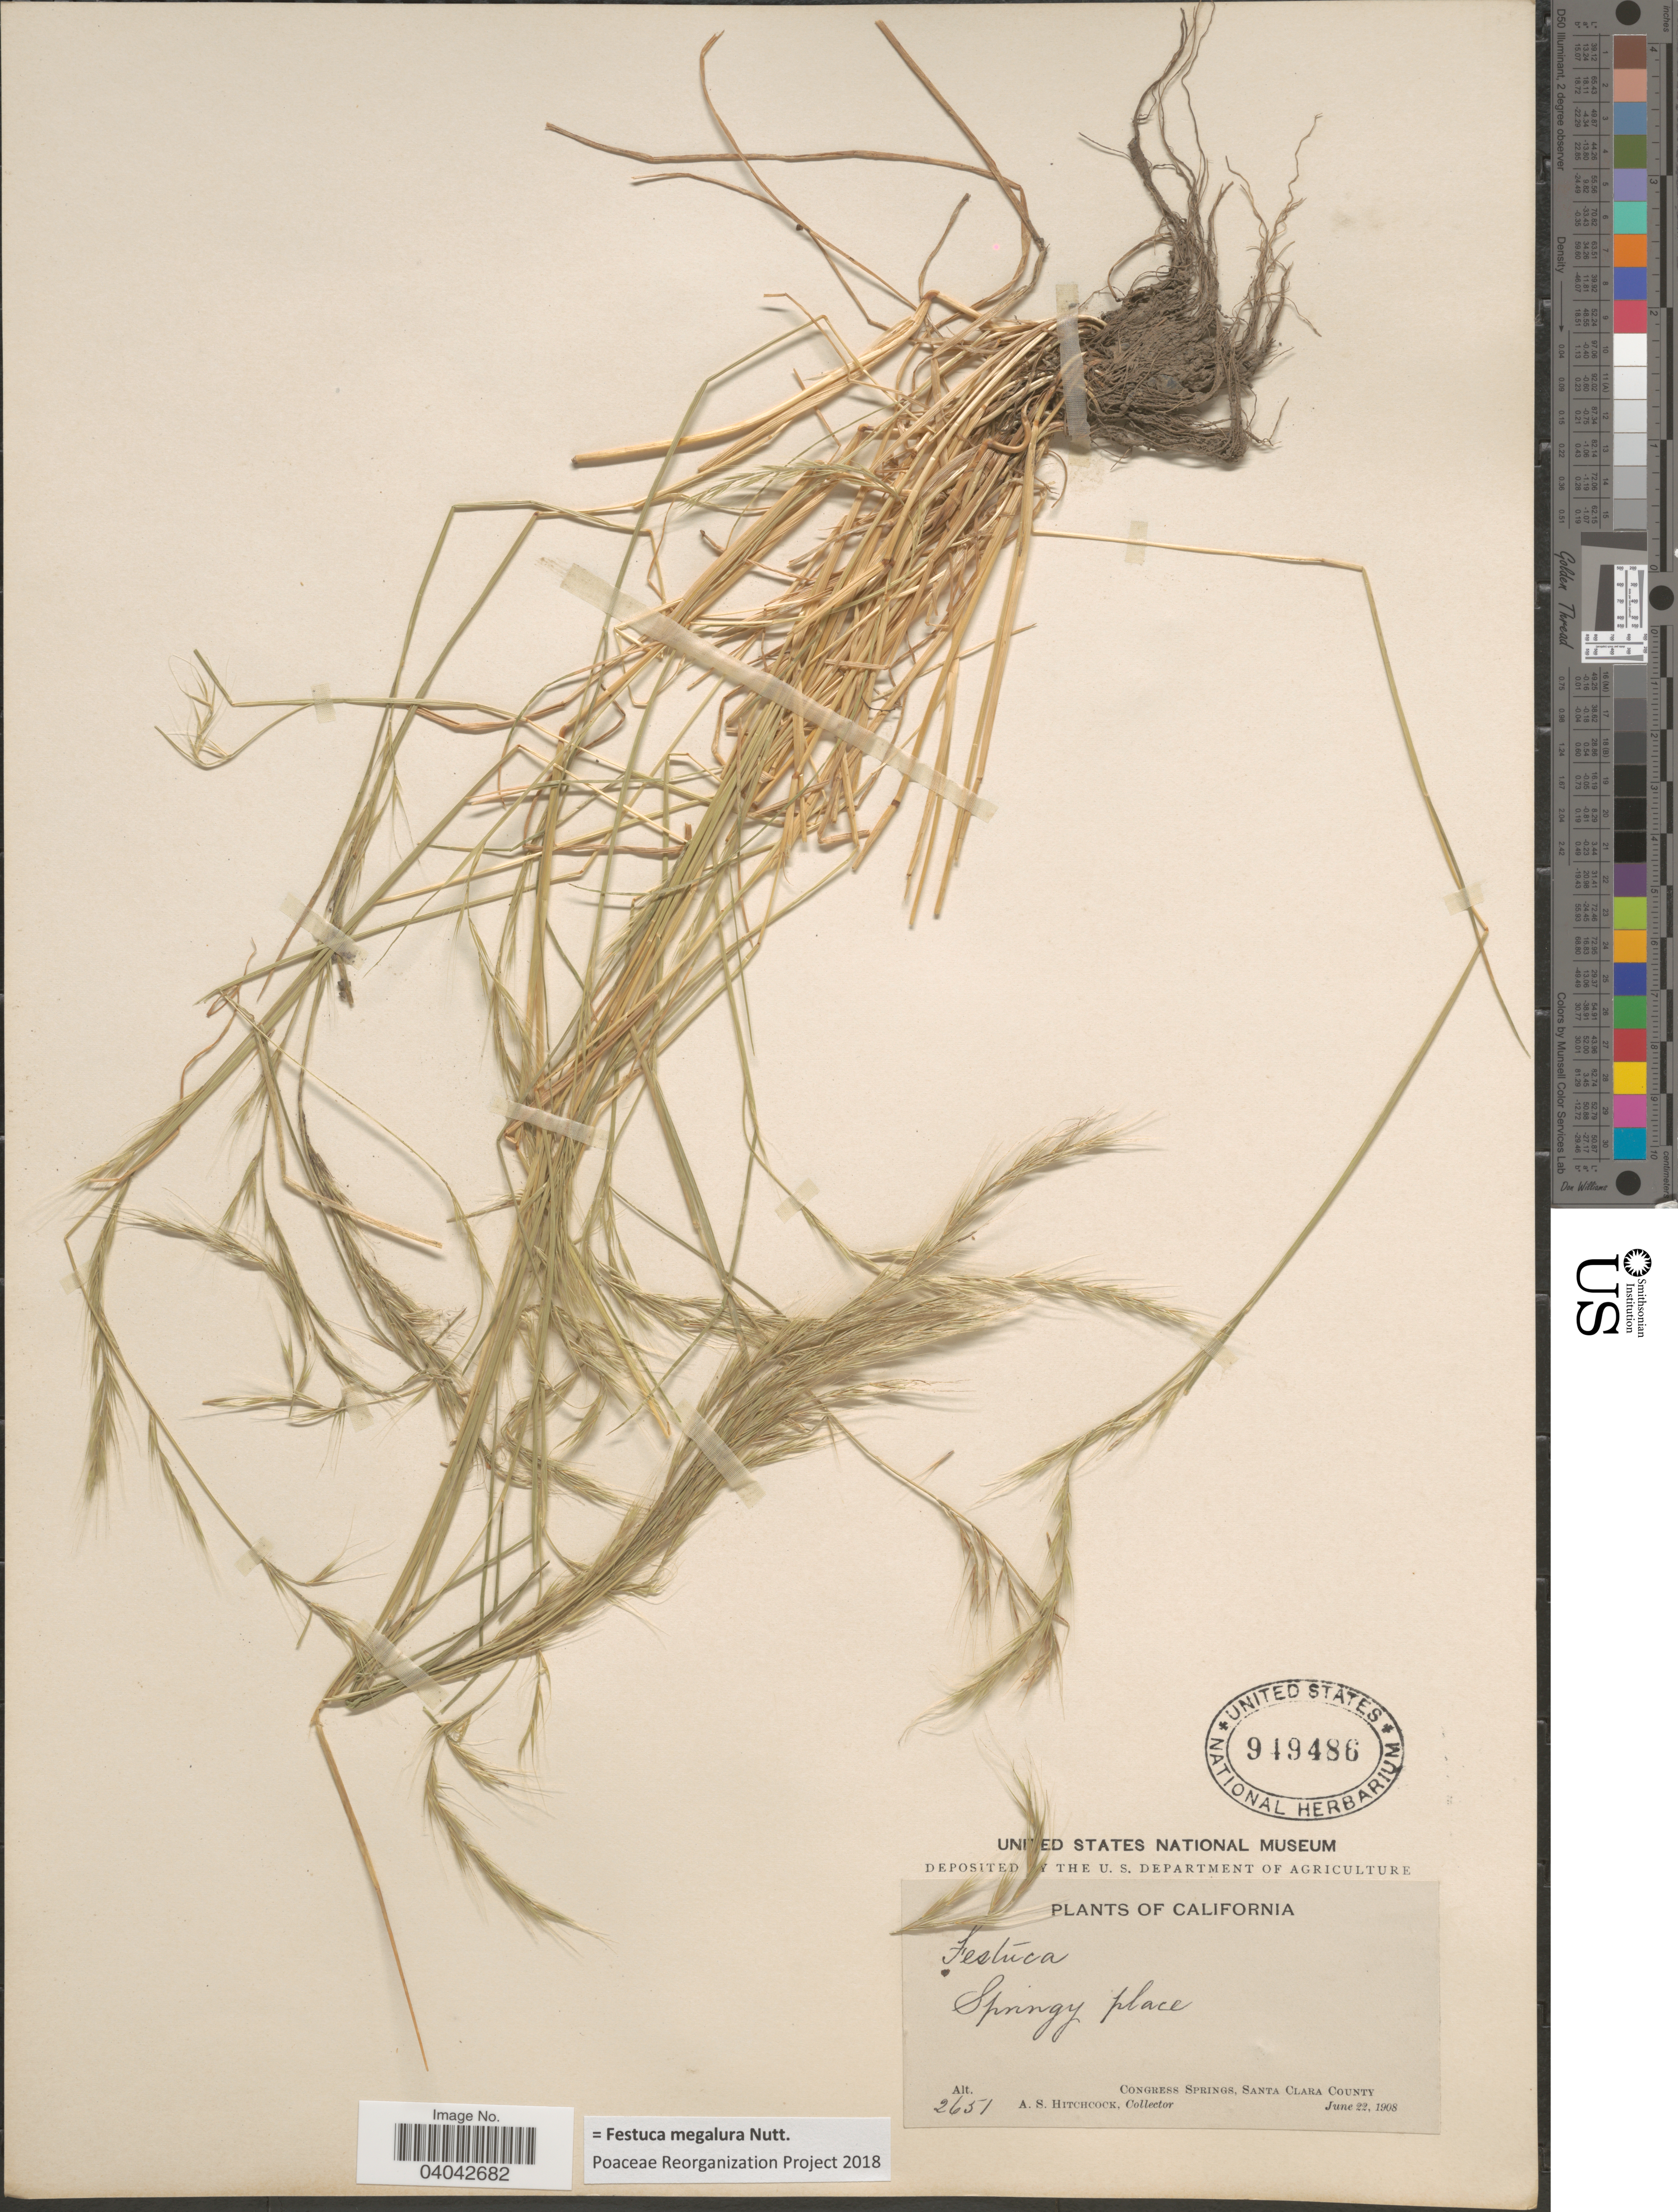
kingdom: Plantae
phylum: Tracheophyta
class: Liliopsida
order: Poales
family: Poaceae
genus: Festuca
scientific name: Festuca megalura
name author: Nutt.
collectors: A. S. Hitchcock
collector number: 2651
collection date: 1908-06-22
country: United States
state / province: California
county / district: Santa Clara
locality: Springy place. Congress Springs, Santa Clara County.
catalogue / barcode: US 949486